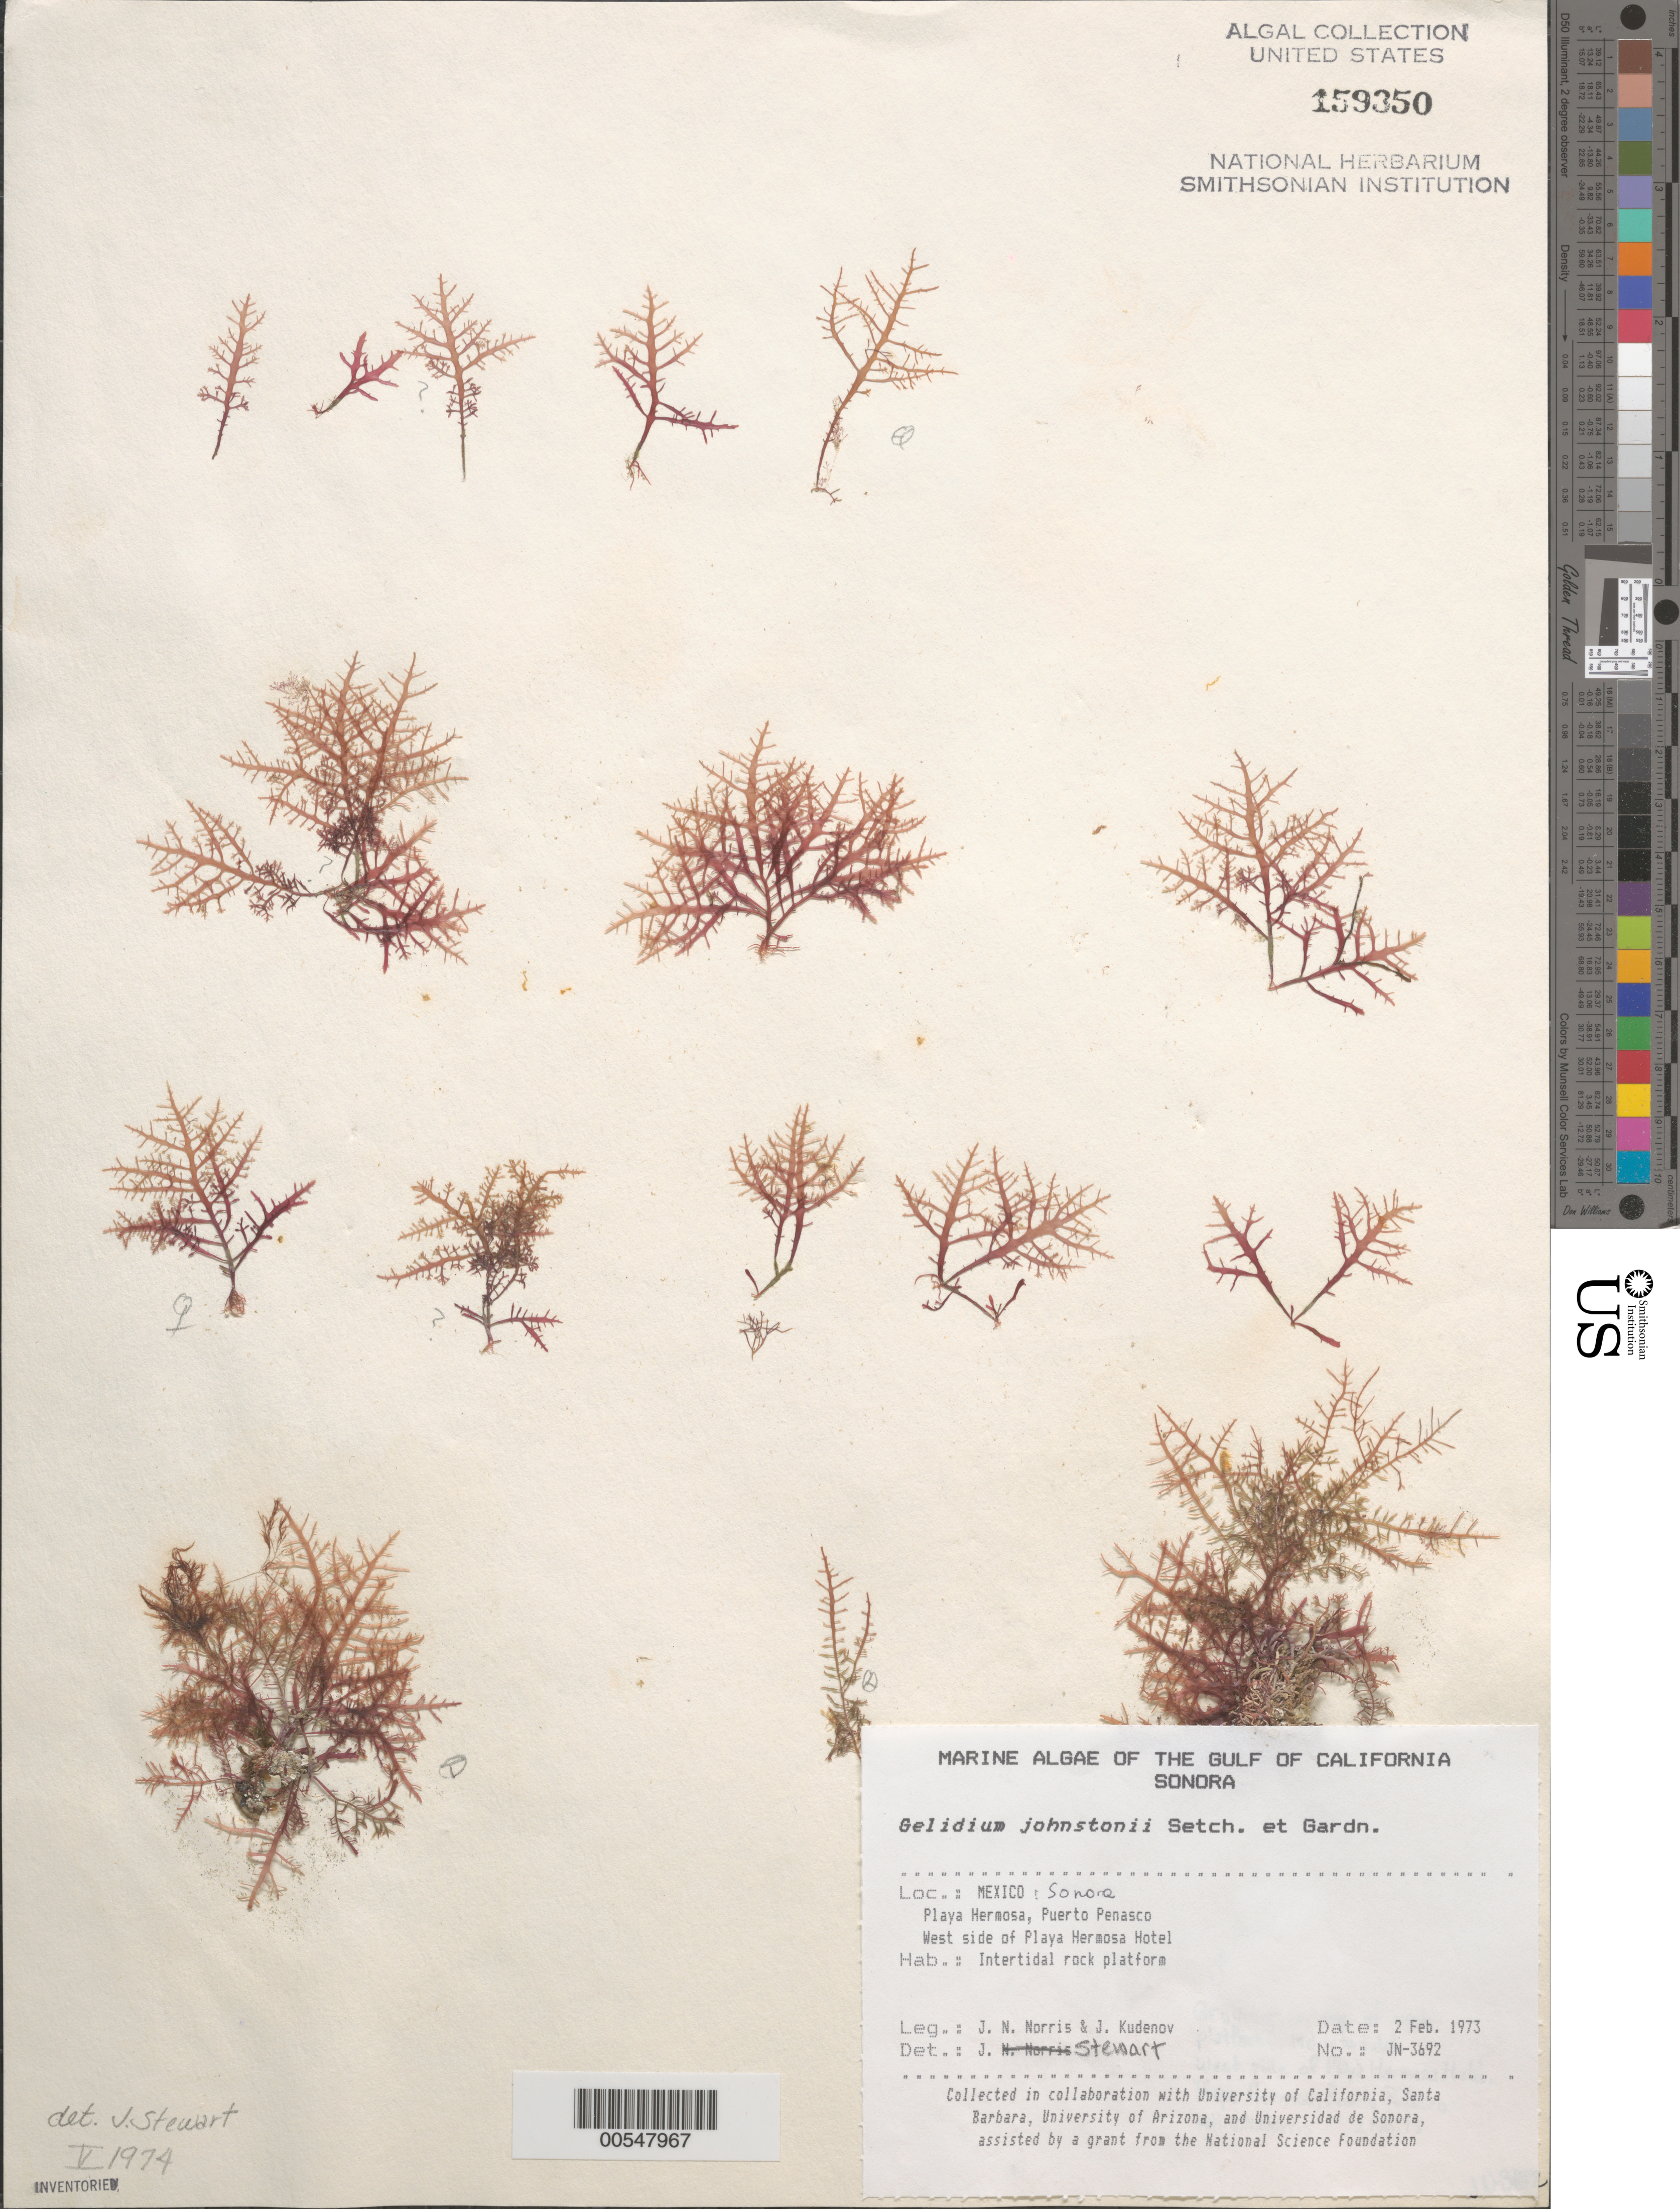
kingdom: Plantae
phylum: Rhodophyta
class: Florideophyceae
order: Gelidiales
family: Gelidiaceae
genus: Gelidium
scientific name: Gelidium johnstonii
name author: Setchell & N.L. Gardner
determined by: Stewart, J.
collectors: J. N. Norris & J. Kudenov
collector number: JN-3692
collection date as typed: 02 Feb 1973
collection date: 1973-02-02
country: Mexico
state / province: Sonora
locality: Playa Hermosa, Puerto Penasco, Playa Hermosa Hotel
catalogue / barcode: US 159350